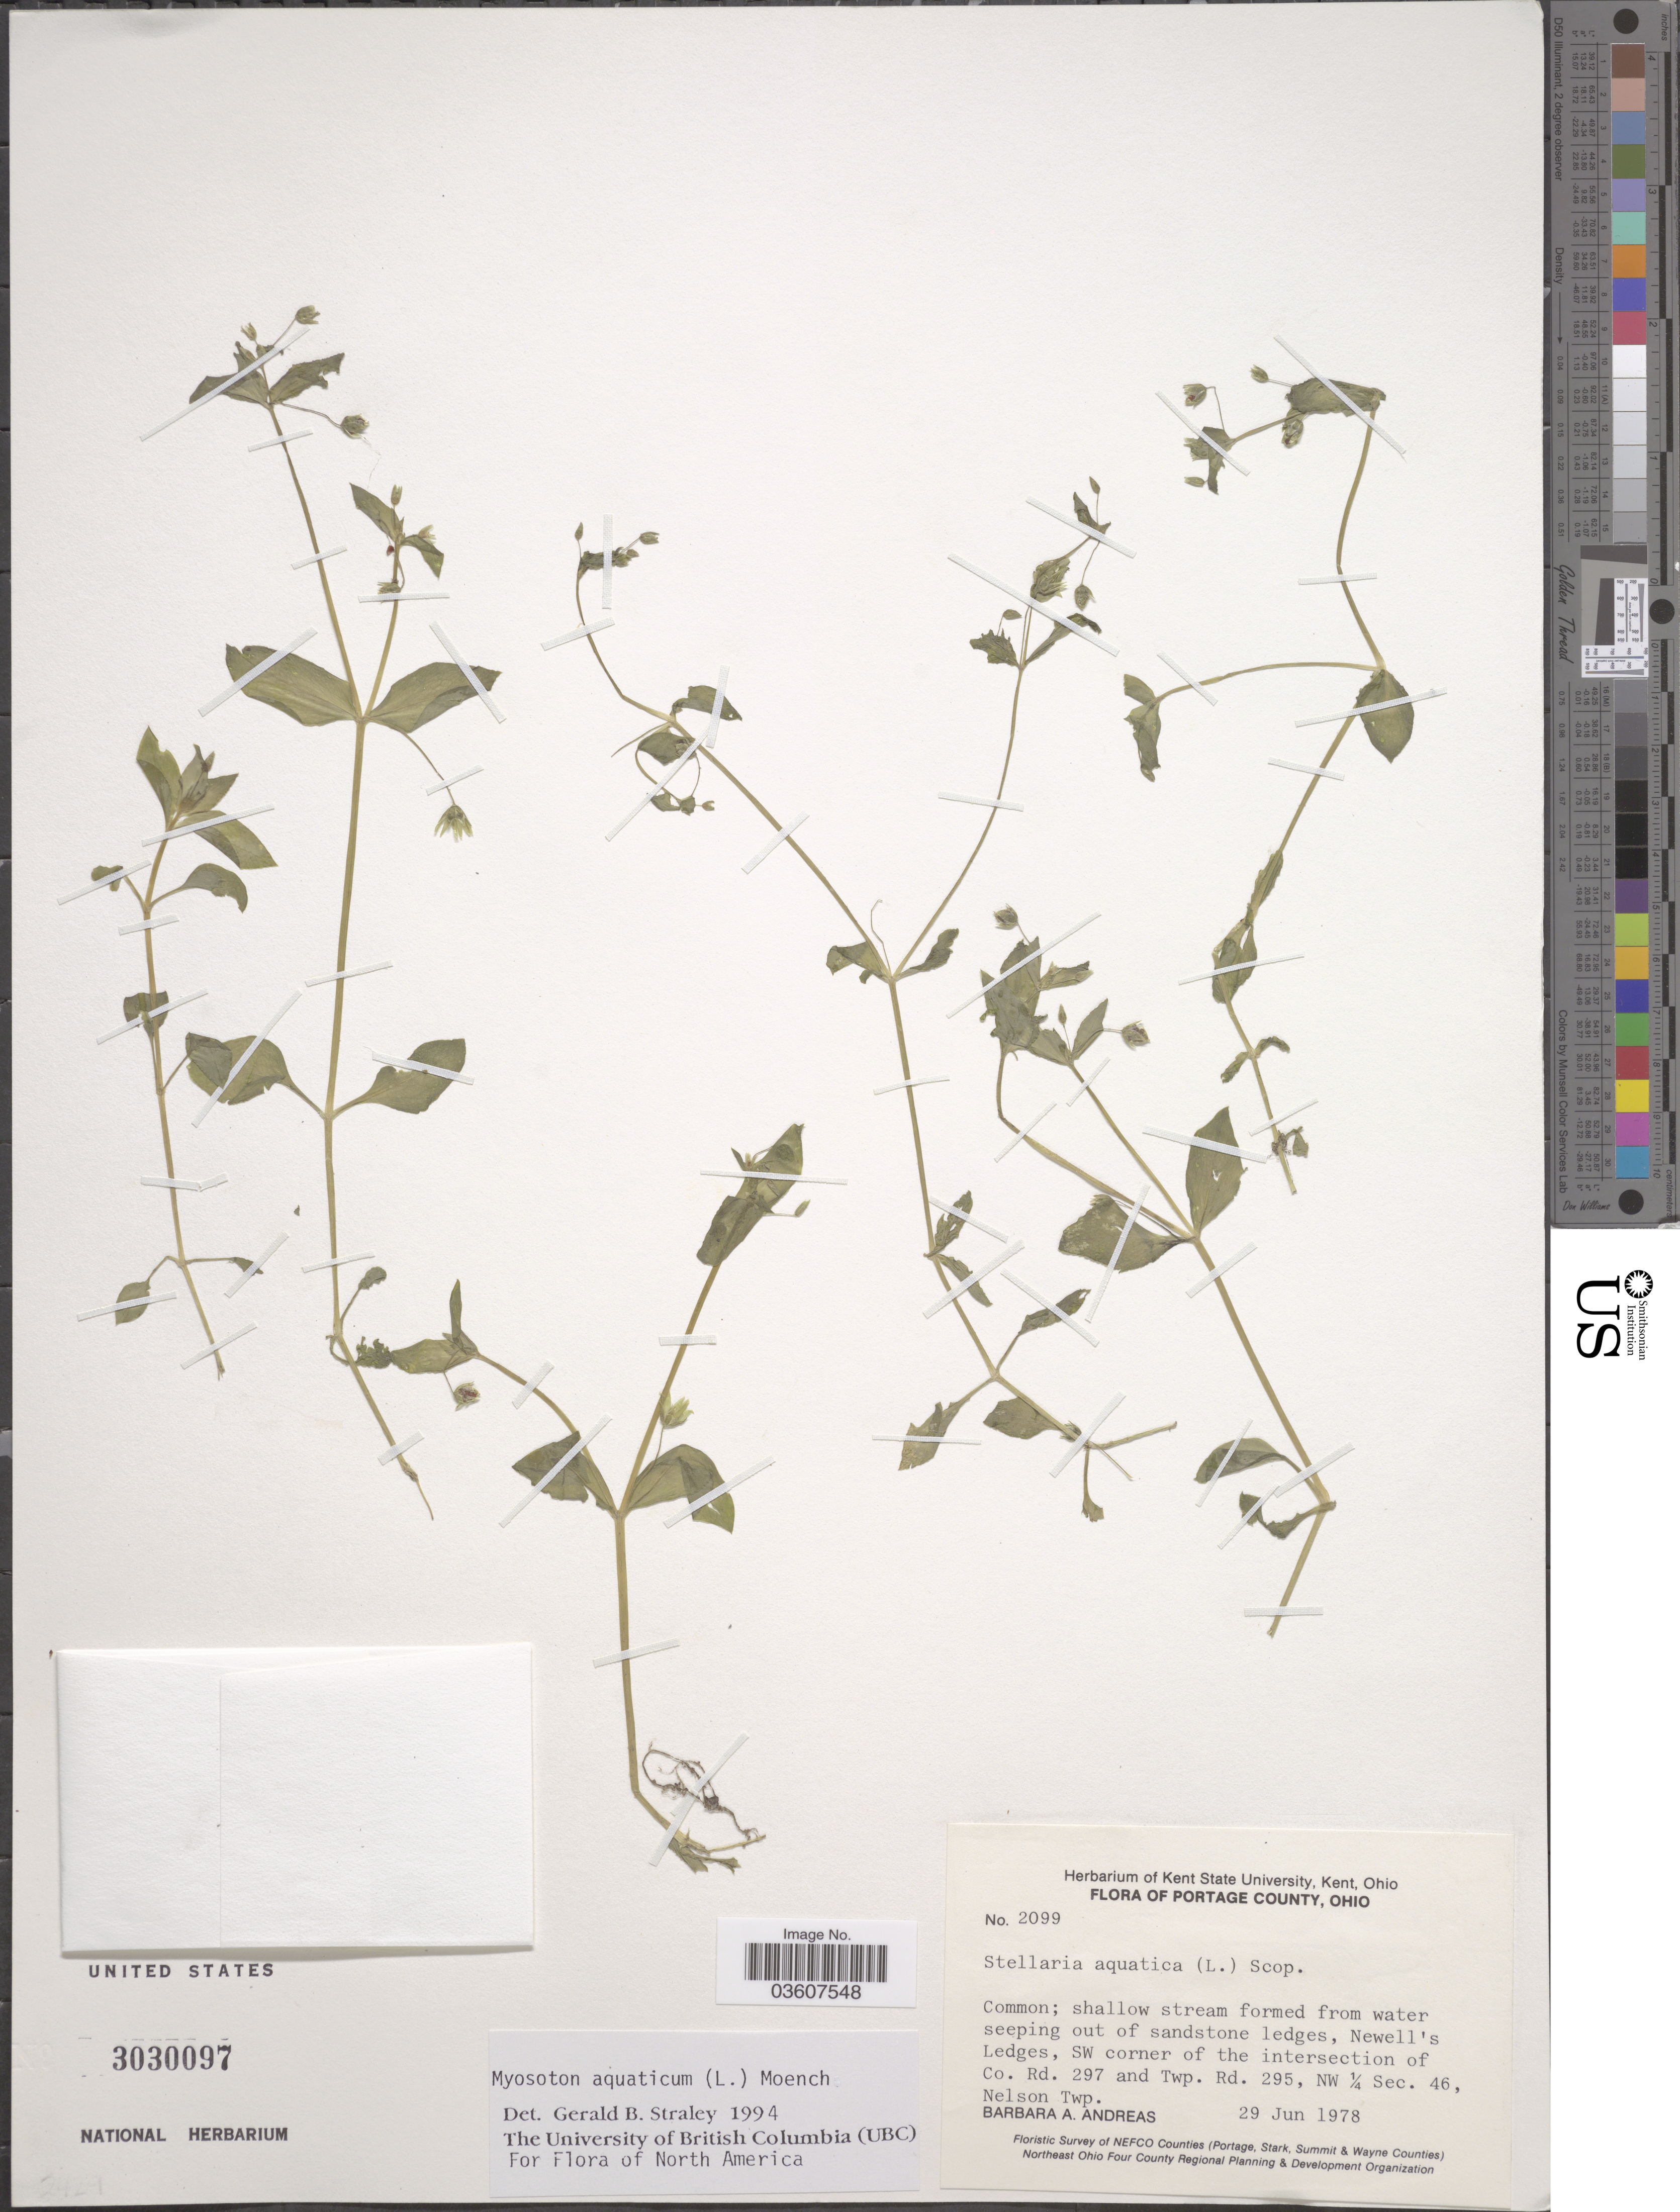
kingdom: Plantae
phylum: Tracheophyta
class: Magnoliopsida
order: Caryophyllales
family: Caryophyllaceae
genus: Stellaria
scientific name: Stellaria aquatica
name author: L.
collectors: B. A. Andreas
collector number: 2099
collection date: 1978-06-29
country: United States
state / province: Ohio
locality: Portage County. Newell's Ledges, SW corner of the intersection of Co. Rd. 297 and Twp. Rd. 295, NW 1/4 Sec. 46, Nelson Twp.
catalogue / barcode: US 3030097